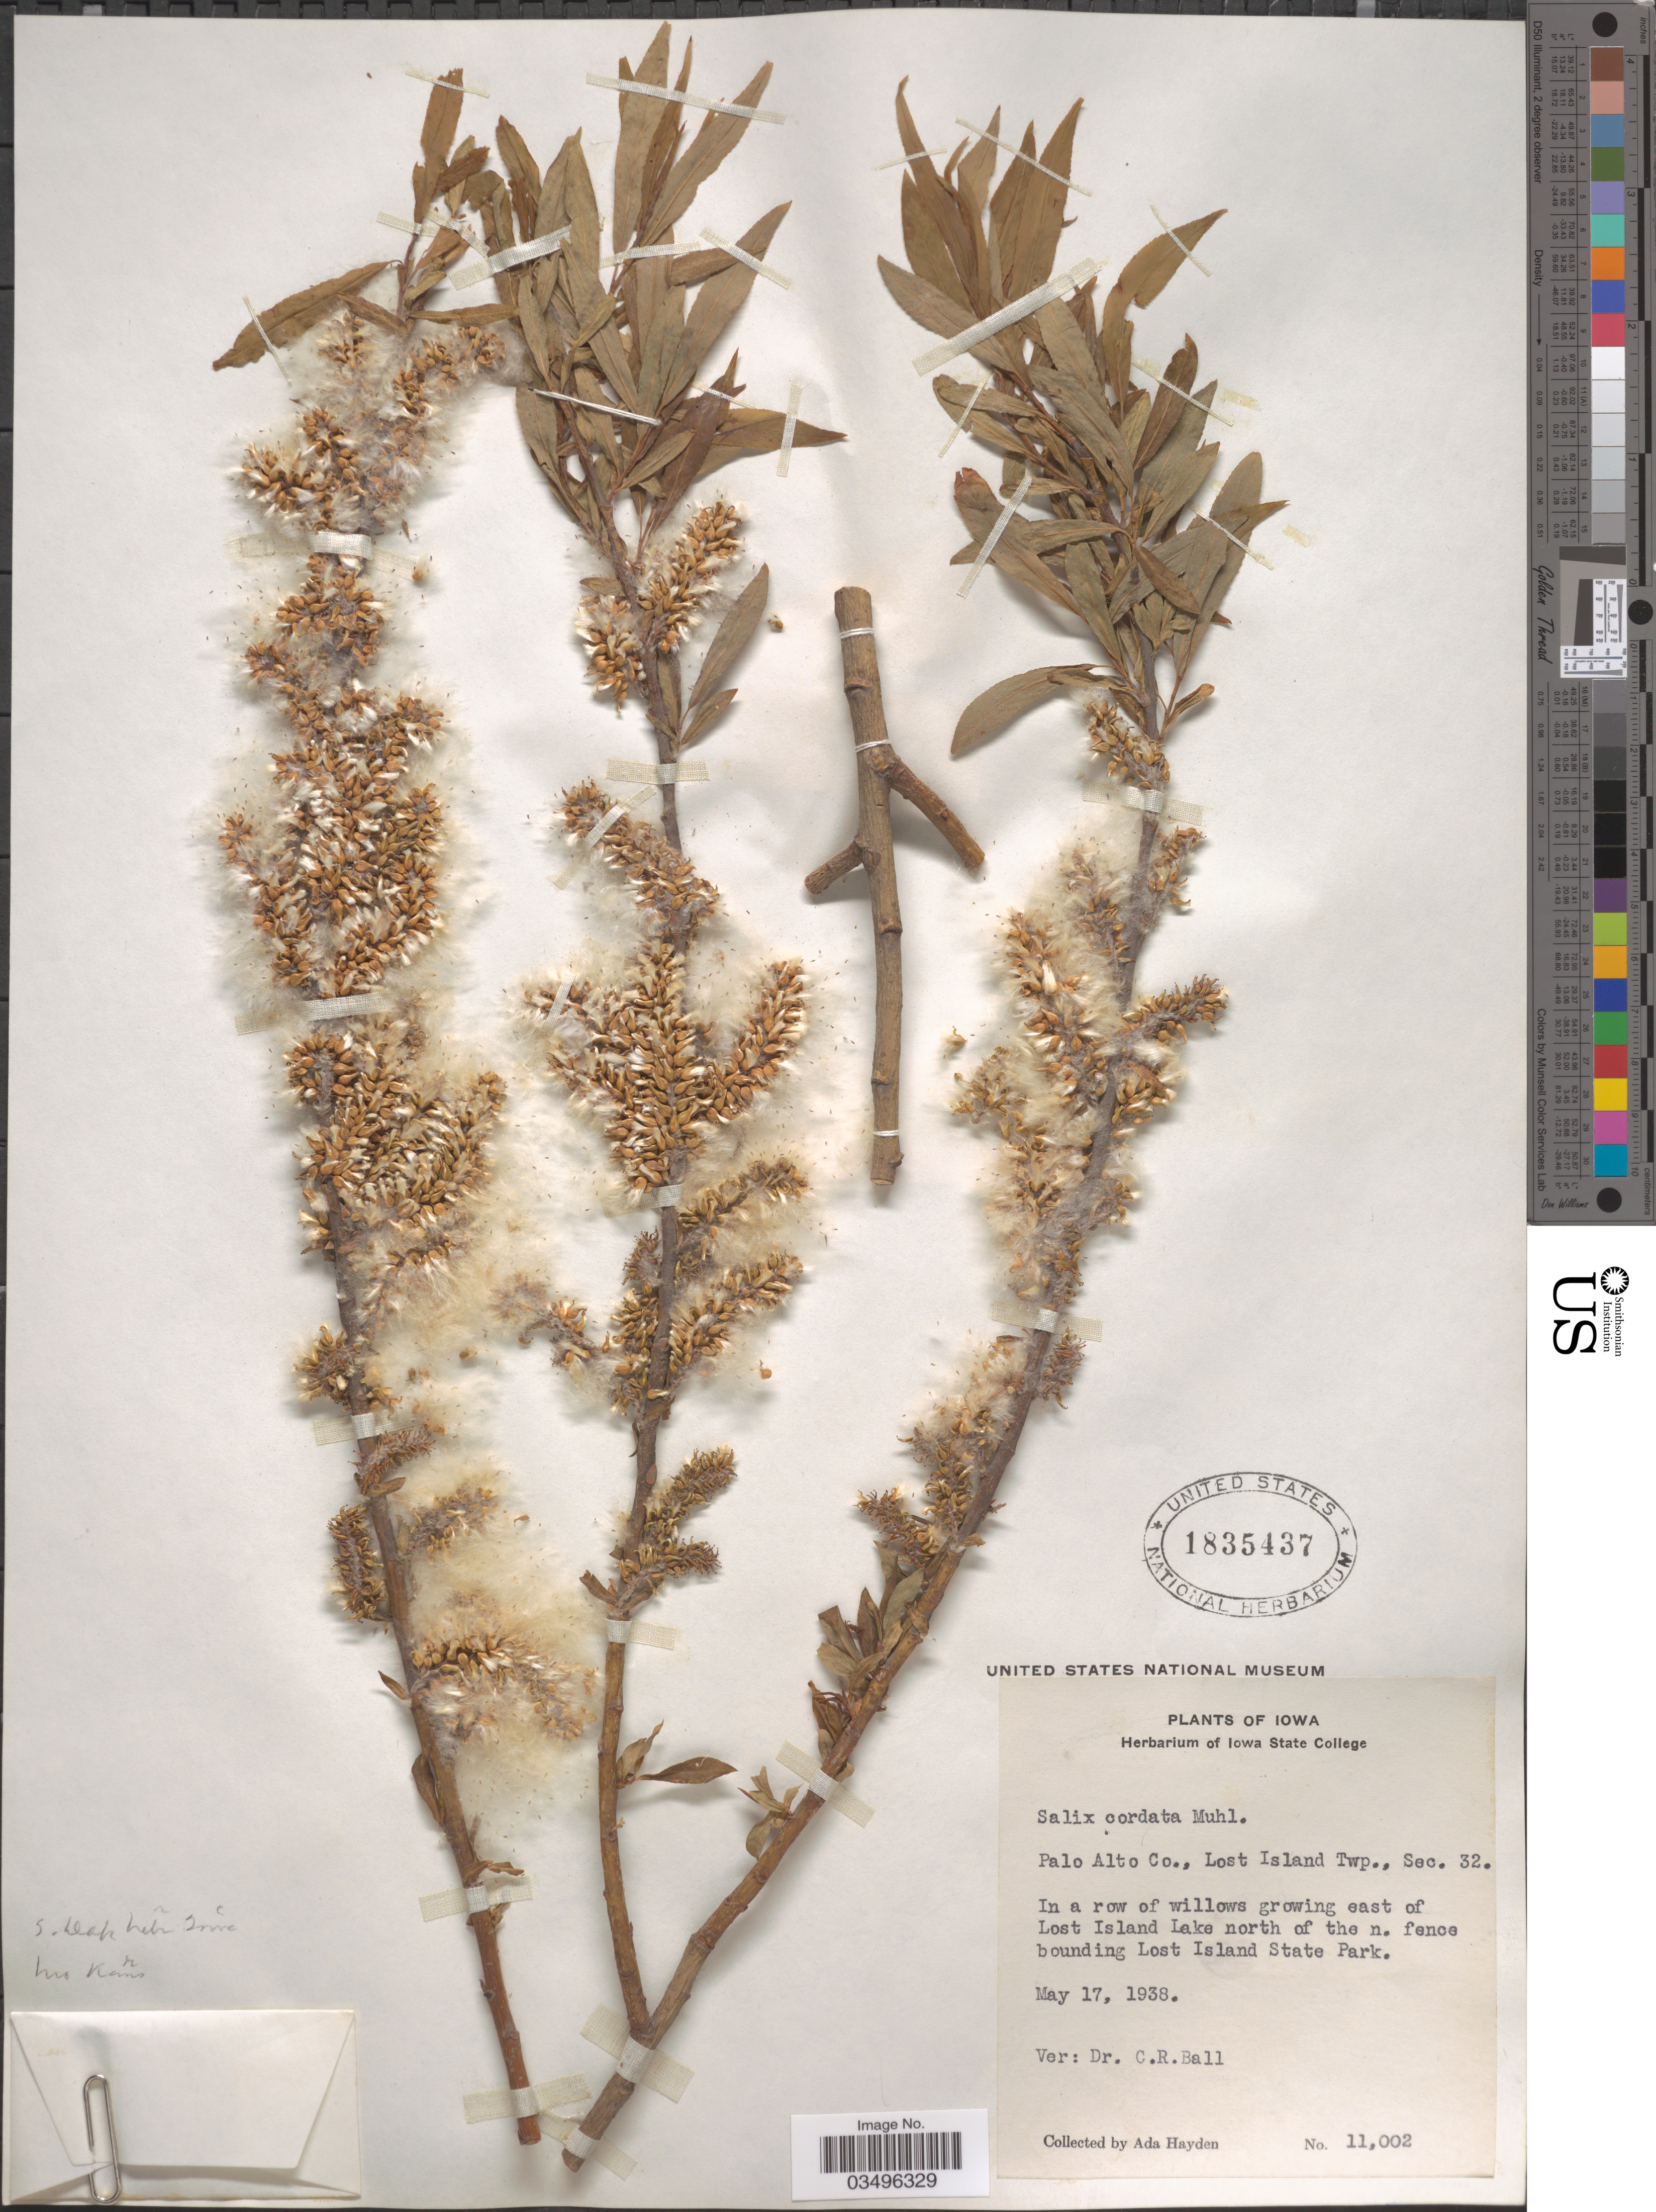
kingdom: Plantae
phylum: Tracheophyta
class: Magnoliopsida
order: Malpighiales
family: Salicaceae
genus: Salix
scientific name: Salix cordata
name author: Michx.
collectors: Ada Hayden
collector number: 11002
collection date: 1938-05-17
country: United States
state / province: Iowa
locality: Palo Alto Co., Lost Island Twp., Sec. 32. In a row of willows growing east of Lost Island Lake north of the n. fence bounding Lost Island State Park.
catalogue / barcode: US 1835437